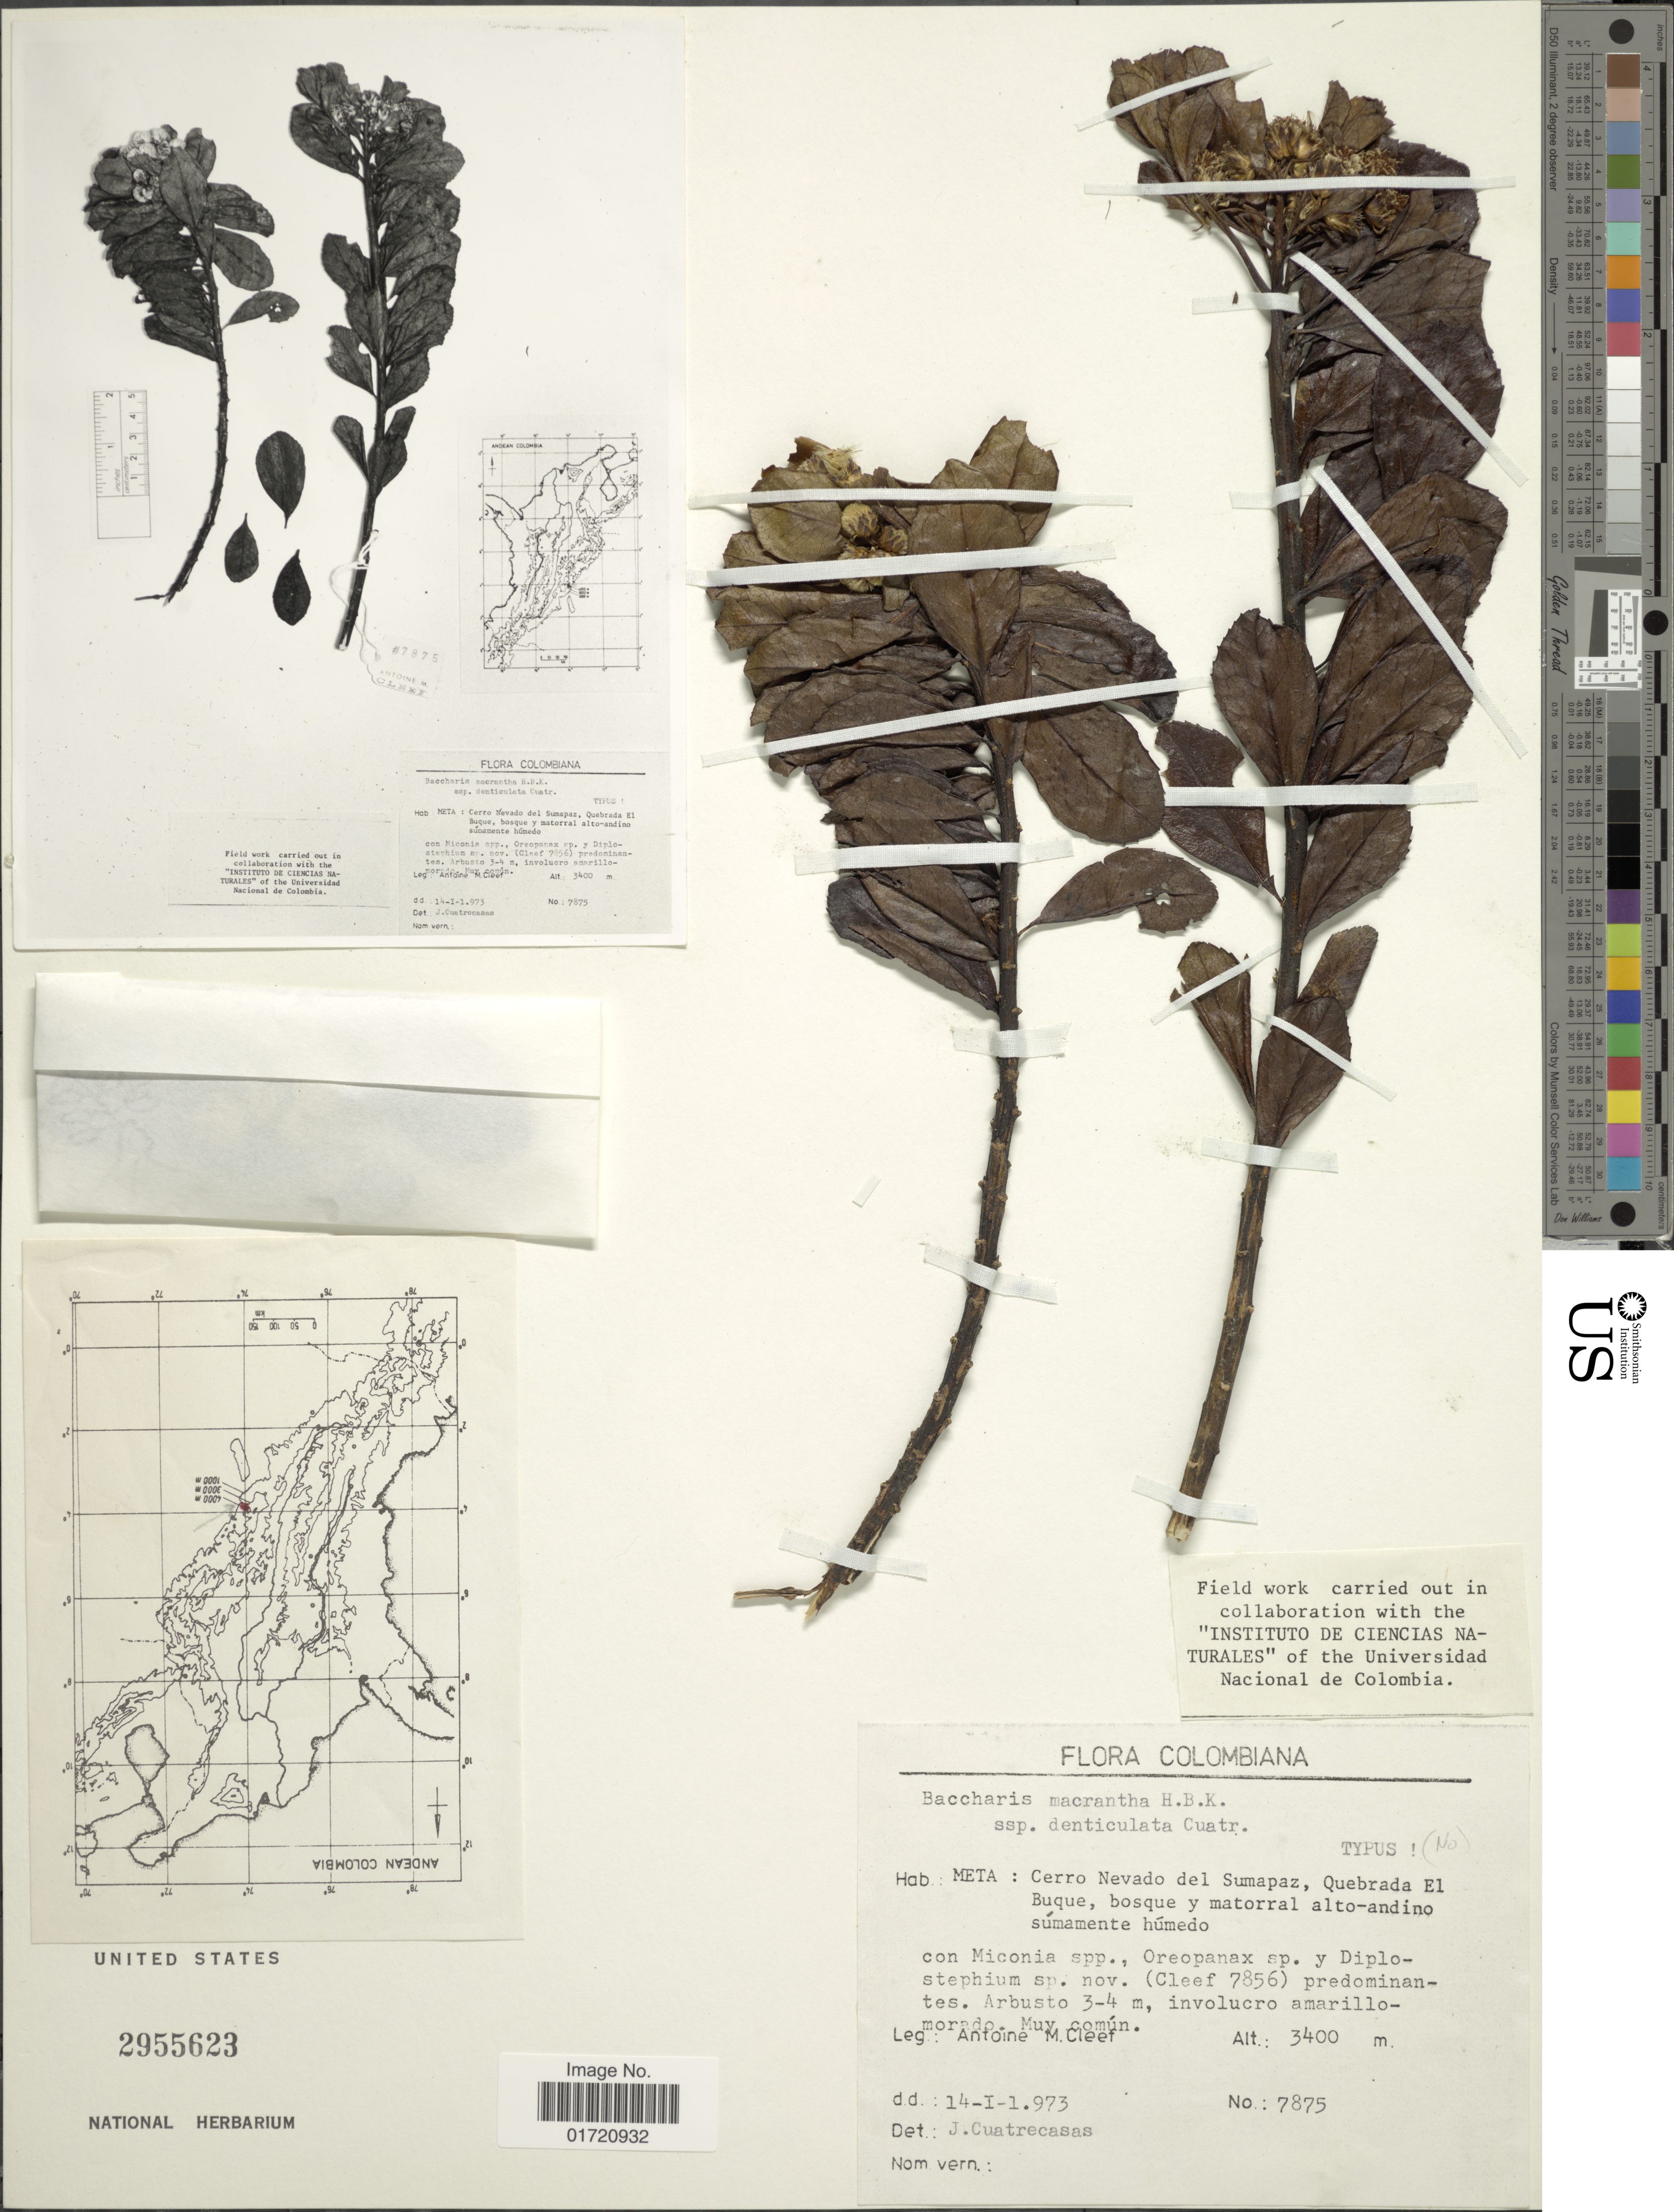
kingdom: Plantae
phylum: Tracheophyta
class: Magnoliopsida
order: Asterales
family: Asteraceae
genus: Baccharis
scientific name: Baccharis macrantha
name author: Kunth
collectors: A. M. Cleef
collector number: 7875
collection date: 1973-01-14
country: Colombia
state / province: Meta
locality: Cerro Nevado del Sumapaz, Quebrada El Buque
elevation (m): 3400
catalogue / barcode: US 2955623